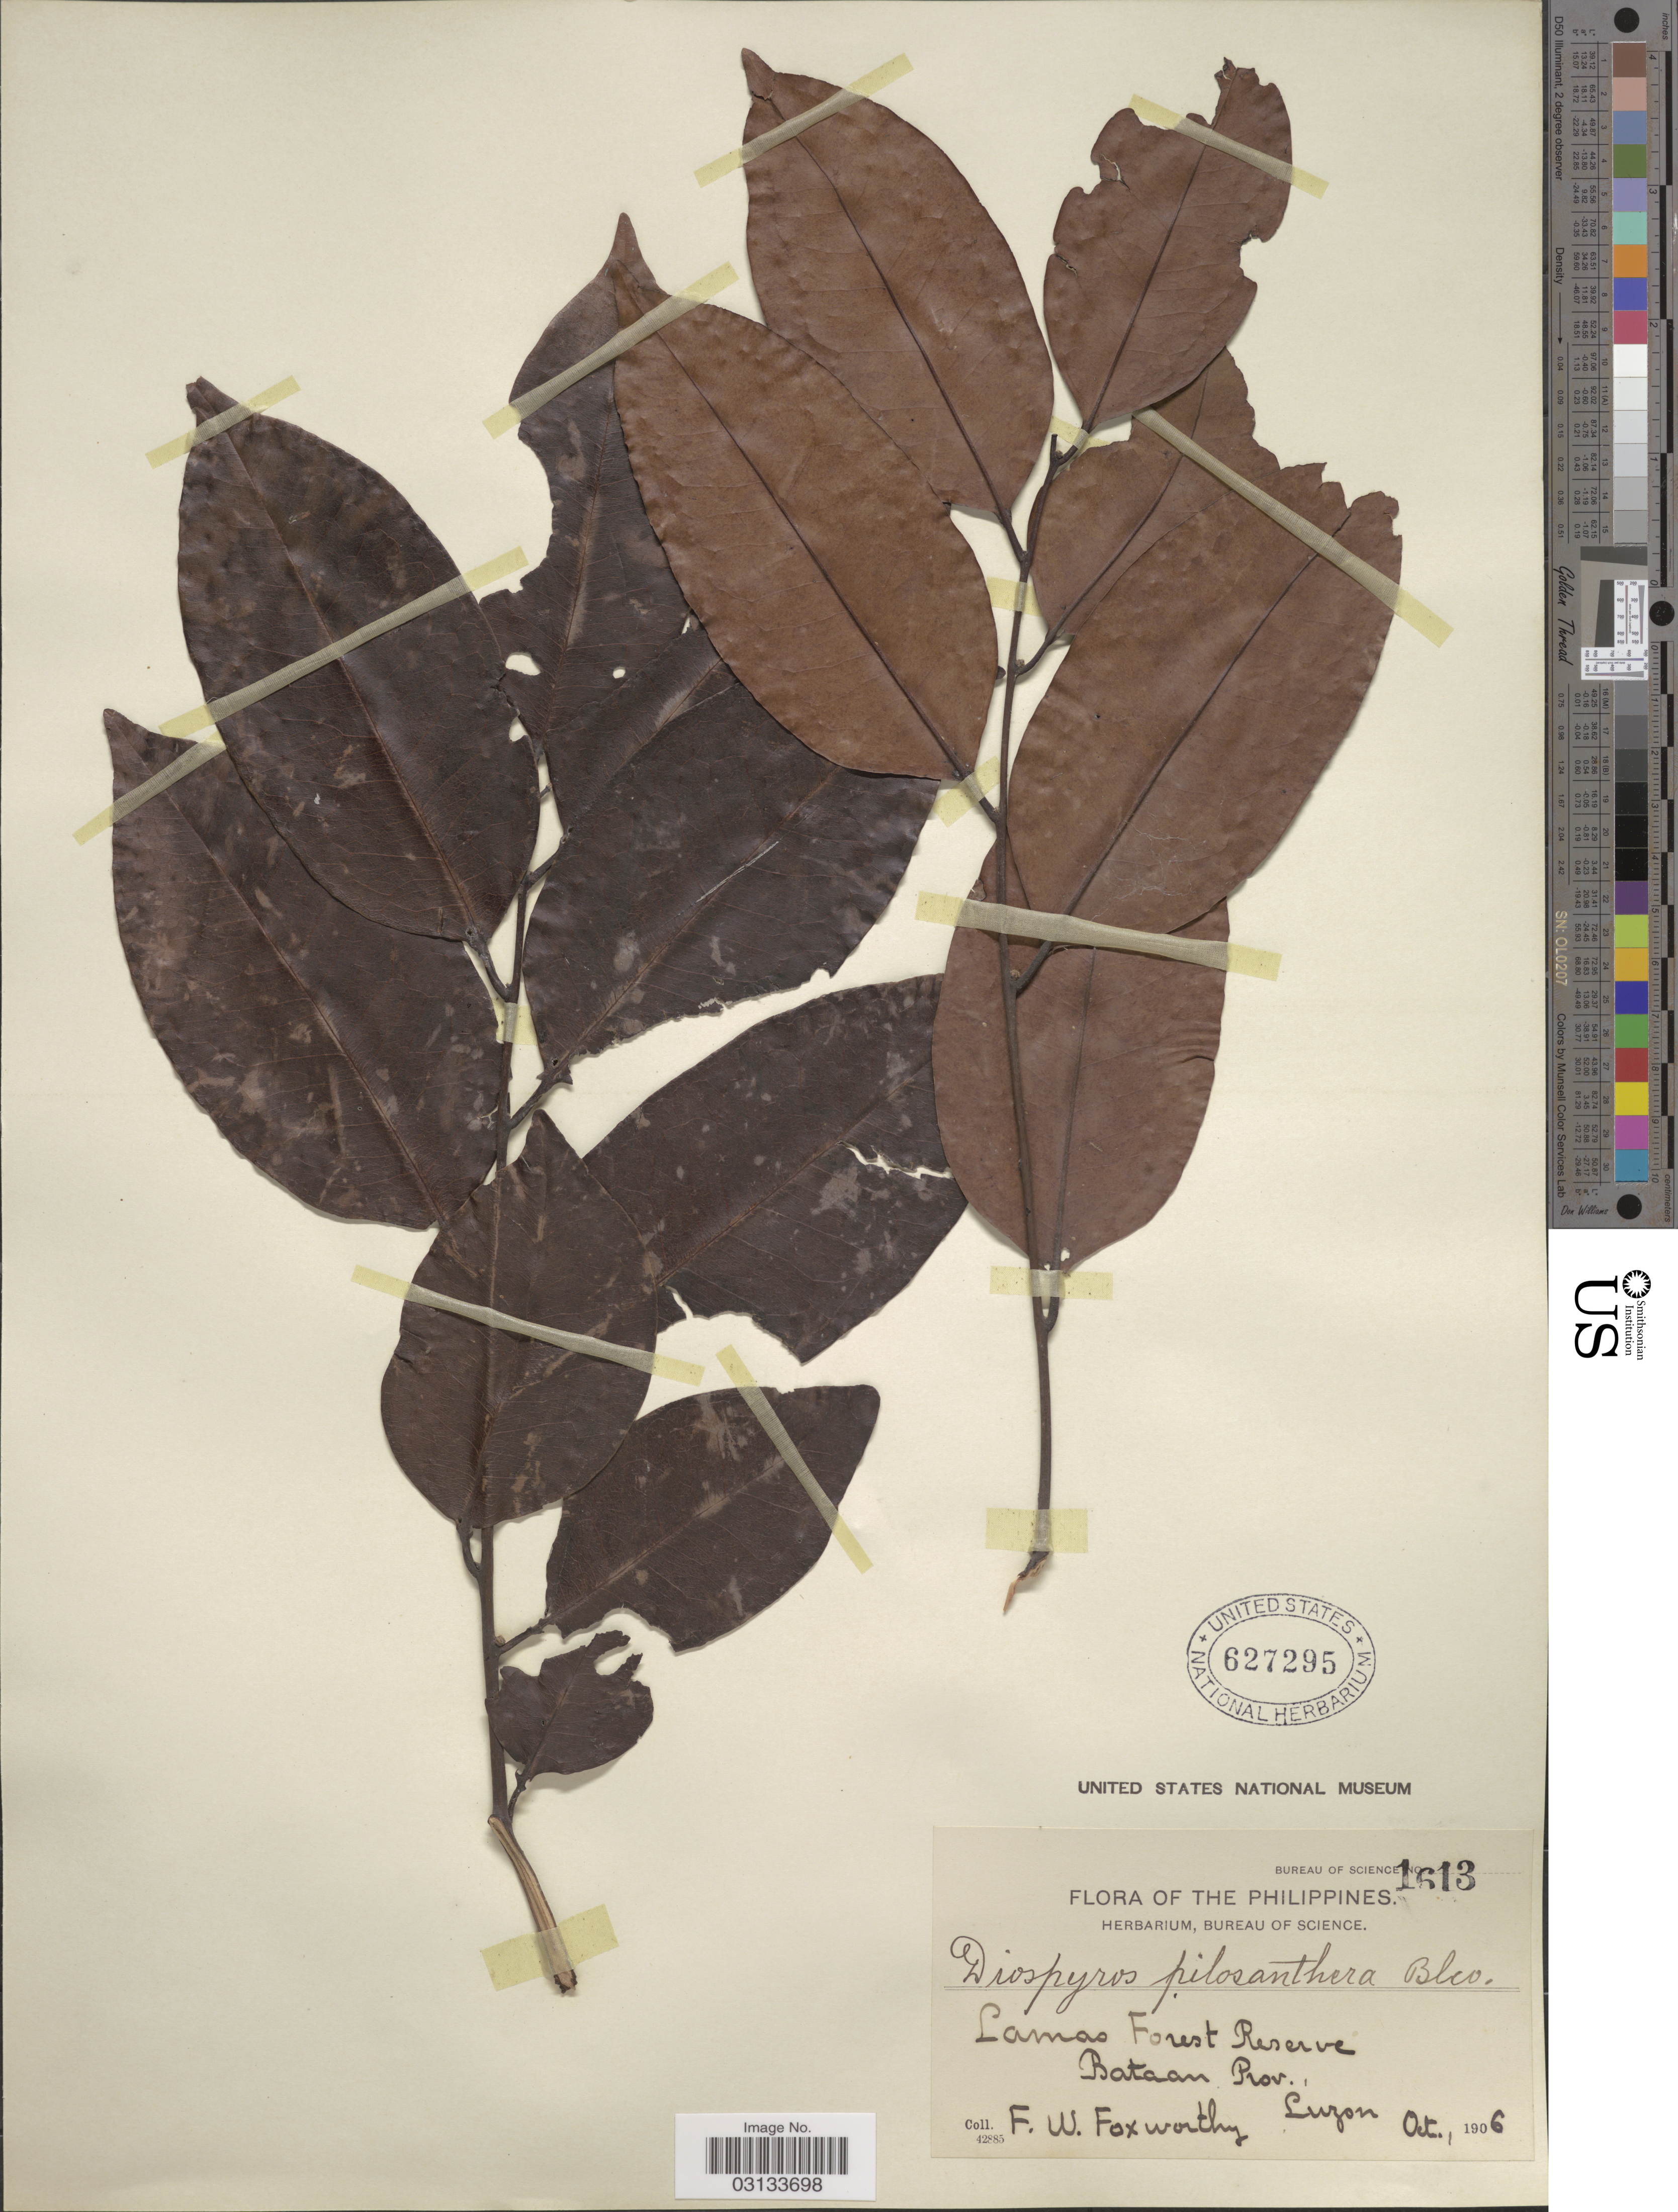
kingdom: Plantae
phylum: Tracheophyta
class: Magnoliopsida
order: Ericales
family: Ebenaceae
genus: Diospyros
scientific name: Diospyros pilosanthera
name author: Blanco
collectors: F. W. Foxworthy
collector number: Bureau of Science 1613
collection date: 1906-10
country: Philippines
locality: Lamas Forest Reserve. Bataan Prov., Luzon.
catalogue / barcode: US 627295